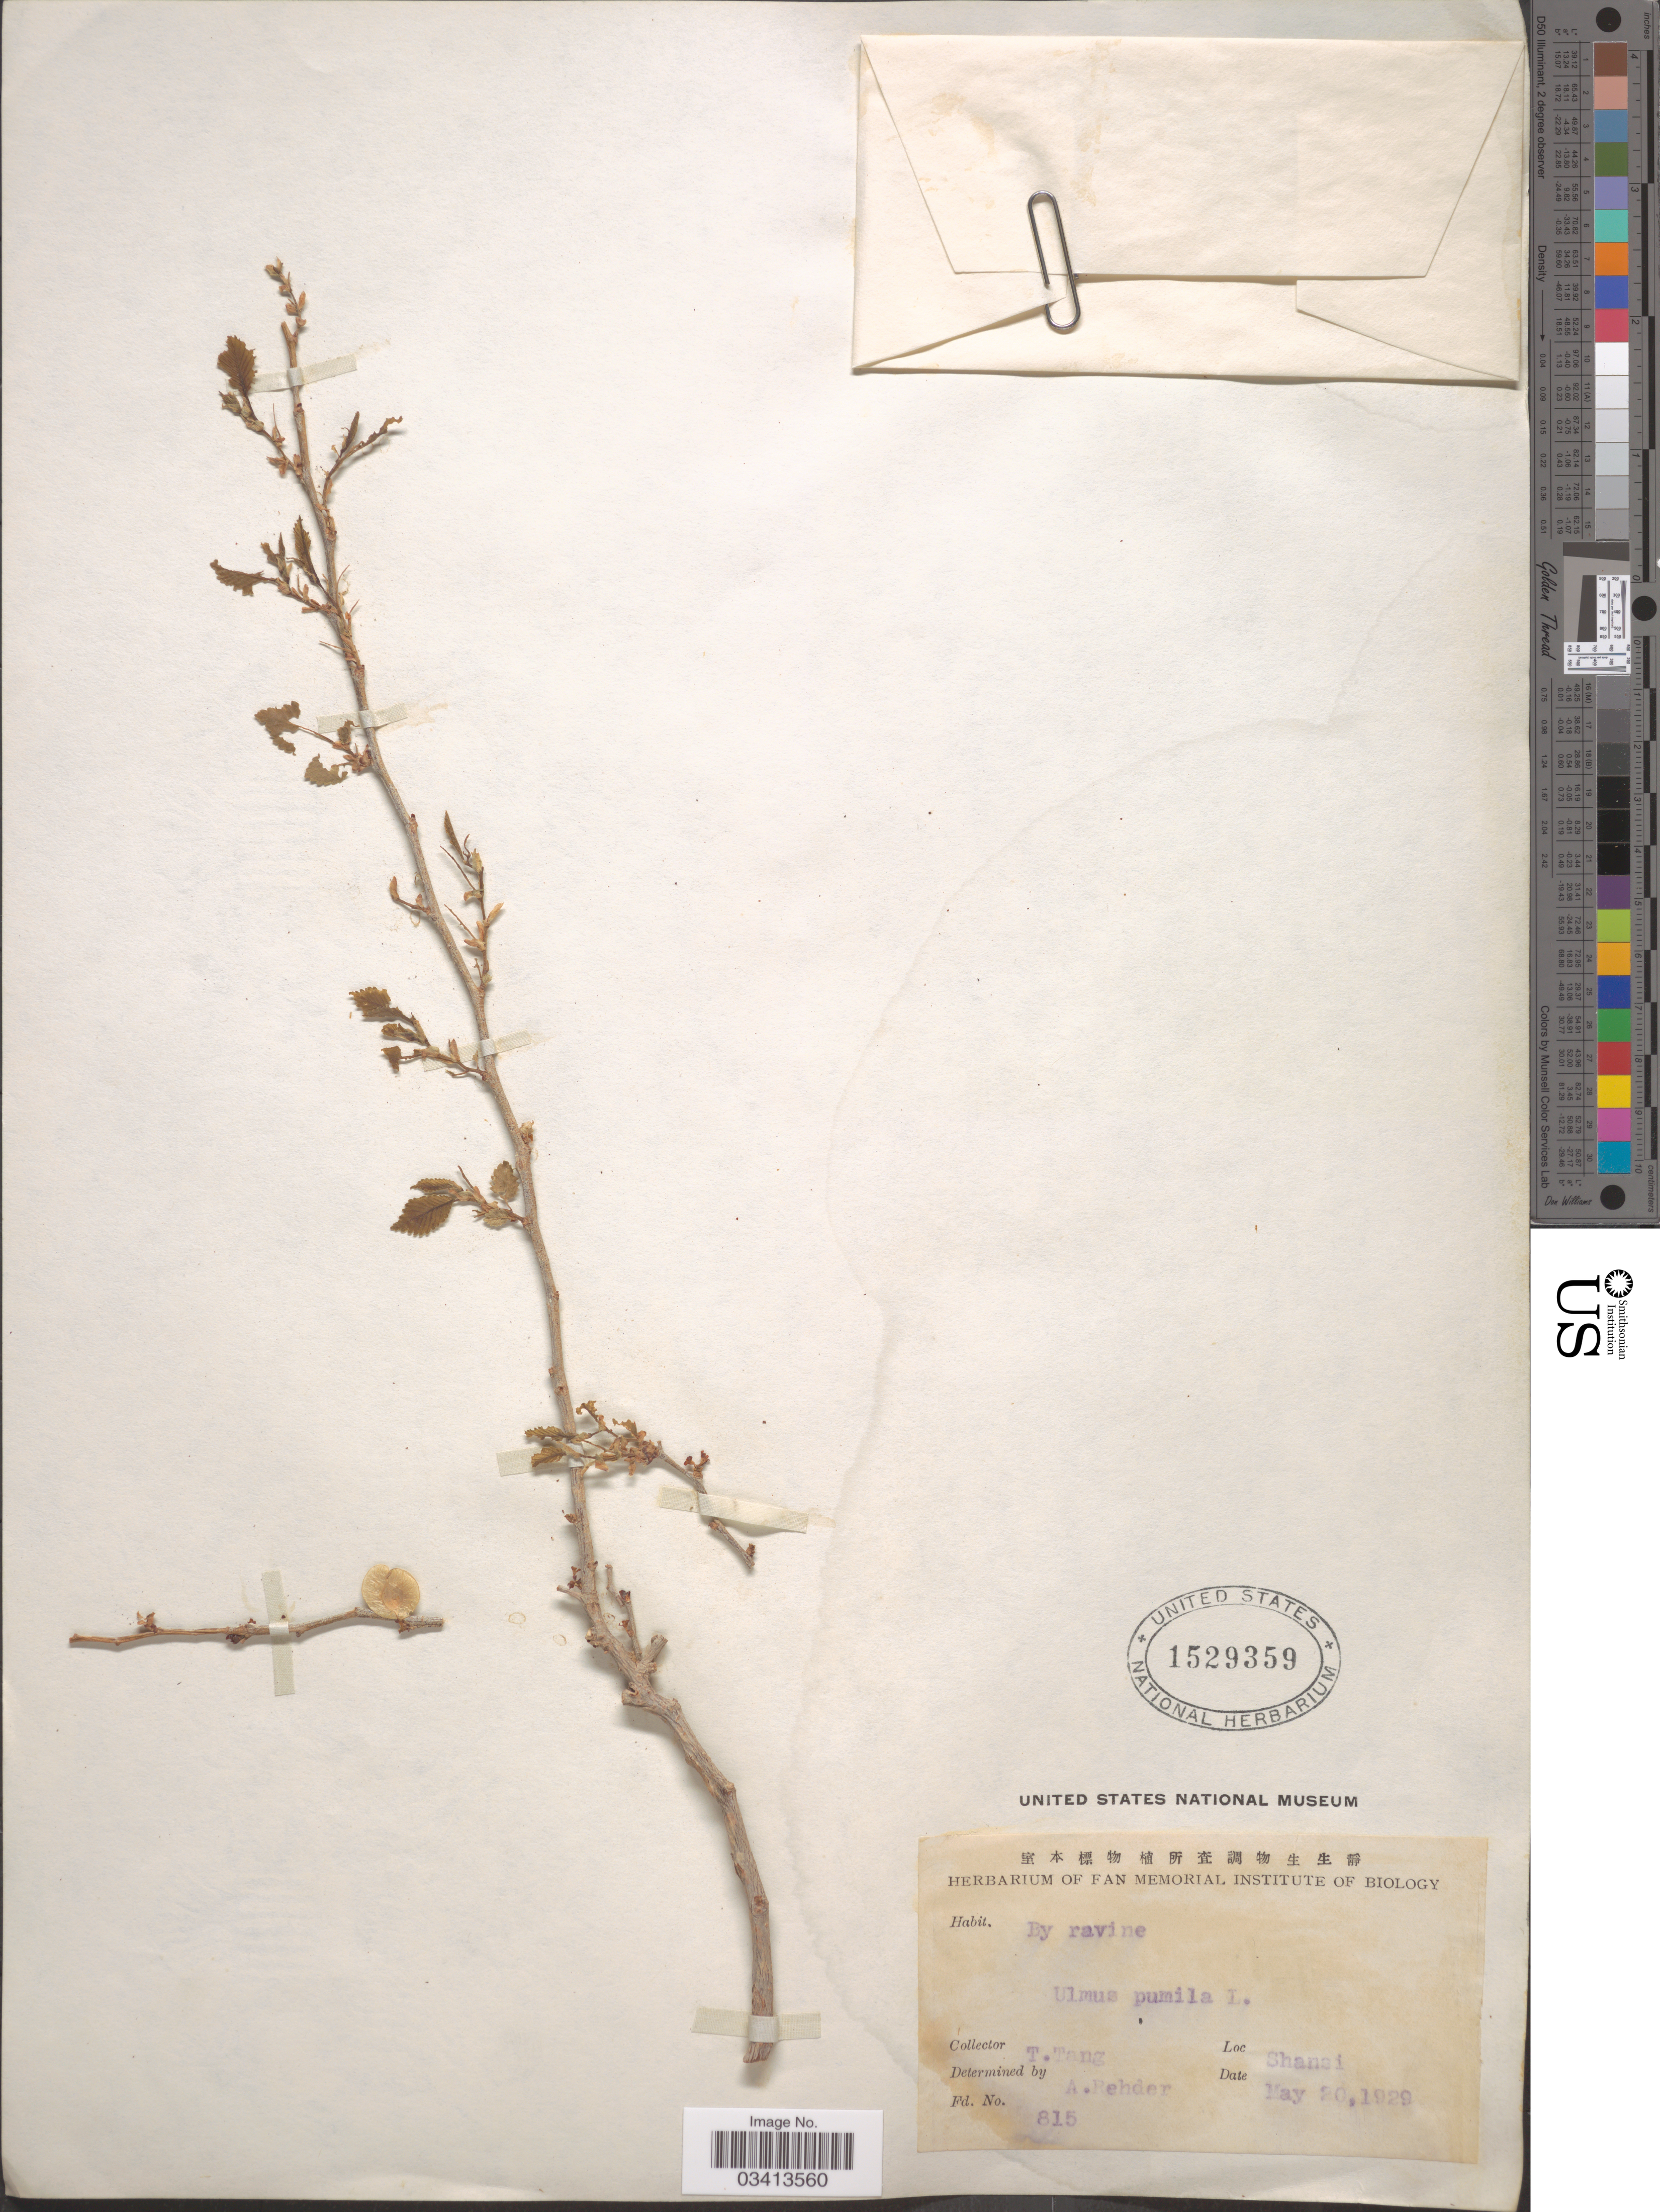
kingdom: Plantae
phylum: Tracheophyta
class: Magnoliopsida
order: Rosales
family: Ulmaceae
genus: Ulmus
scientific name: Ulmus pumila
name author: L.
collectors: T. Tang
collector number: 815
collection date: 1929-05-20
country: China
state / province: Shanxi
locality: Shansi.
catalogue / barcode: US 1529359